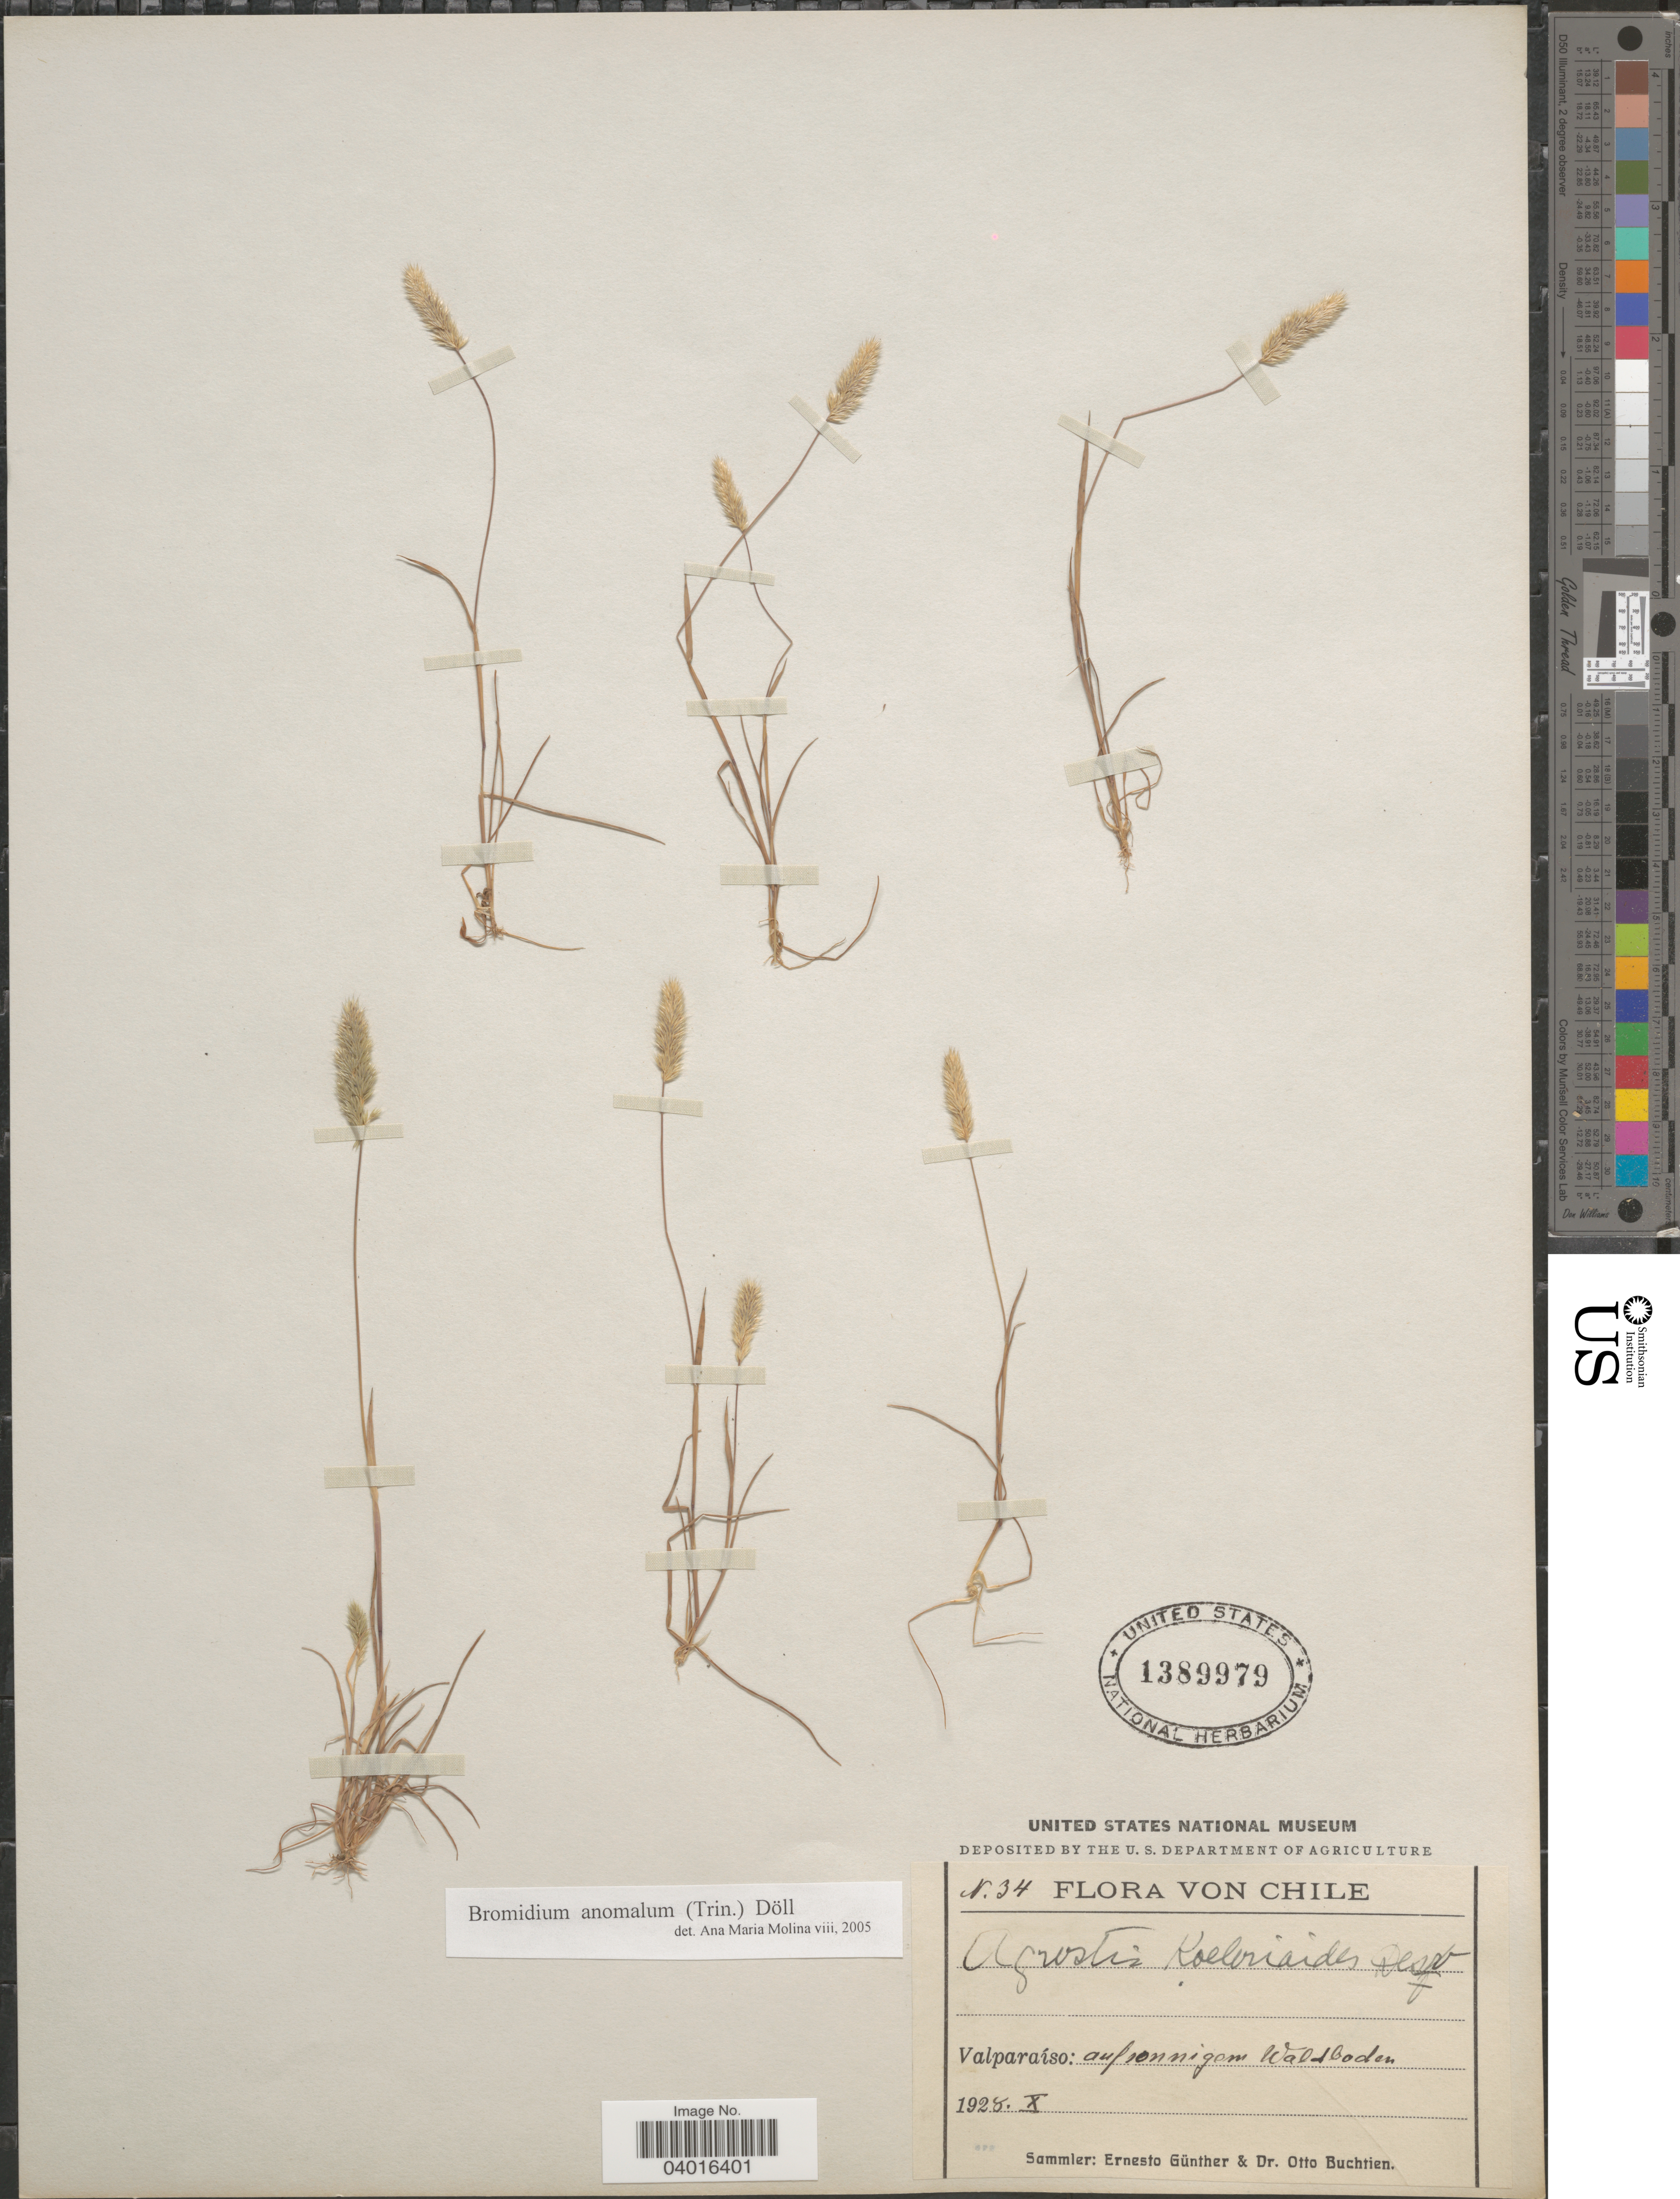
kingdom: Plantae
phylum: Tracheophyta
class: Liliopsida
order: Poales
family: Poaceae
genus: Bromidium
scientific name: Bromidium anomalum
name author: (Trin.) Döll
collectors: E. Gunther & O. Buchtien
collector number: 34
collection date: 1928-10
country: Chile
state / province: Valparaíso (V)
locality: Aufronnigen Waldboden.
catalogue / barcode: US 1389979